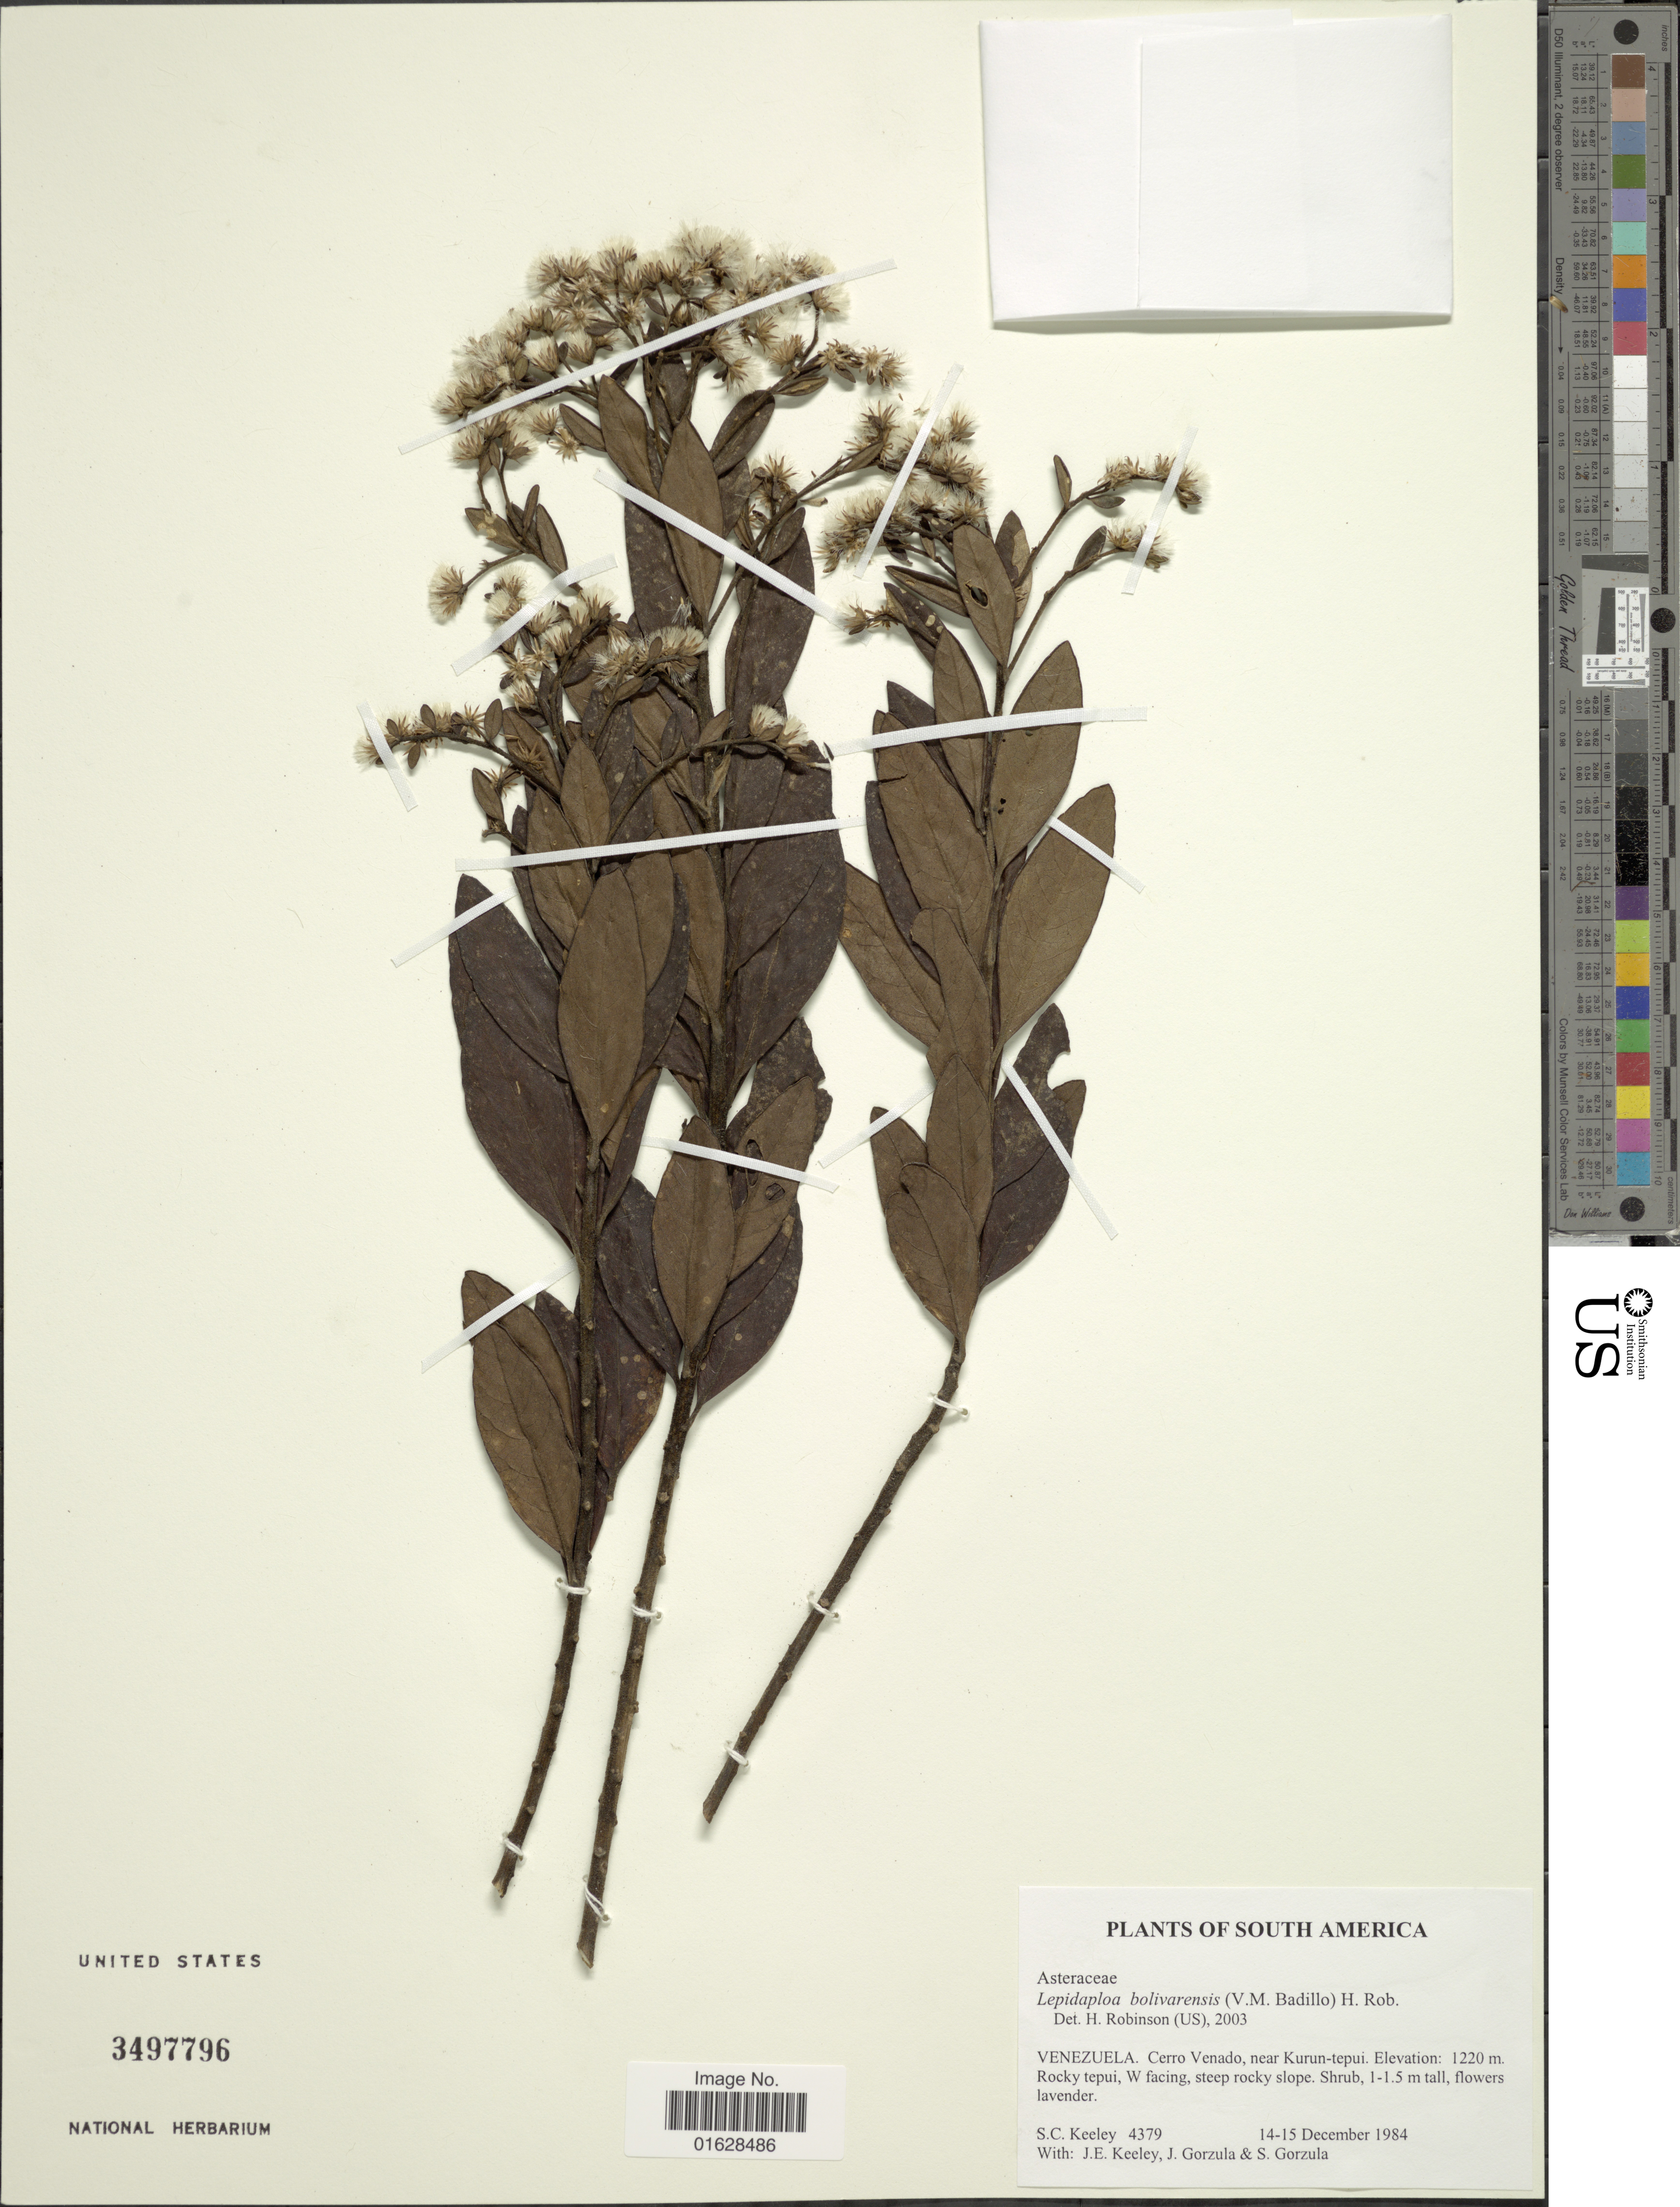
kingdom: Plantae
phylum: Tracheophyta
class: Magnoliopsida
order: Asterales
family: Asteraceae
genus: Lepidaploa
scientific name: Lepidaploa bolivarensis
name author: (V.M. Badillo) H. Rob.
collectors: S. C. Keeley, J. E. Keeley, J. Gorzula & S. Gorzula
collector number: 4379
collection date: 1984-12-14/1984-12-15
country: Venezuela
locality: South America. Venezuela. Cerro Venado, near Kurun-tepui. Rocky tepui, W facing, steep rocky slope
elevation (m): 1220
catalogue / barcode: US 3497796